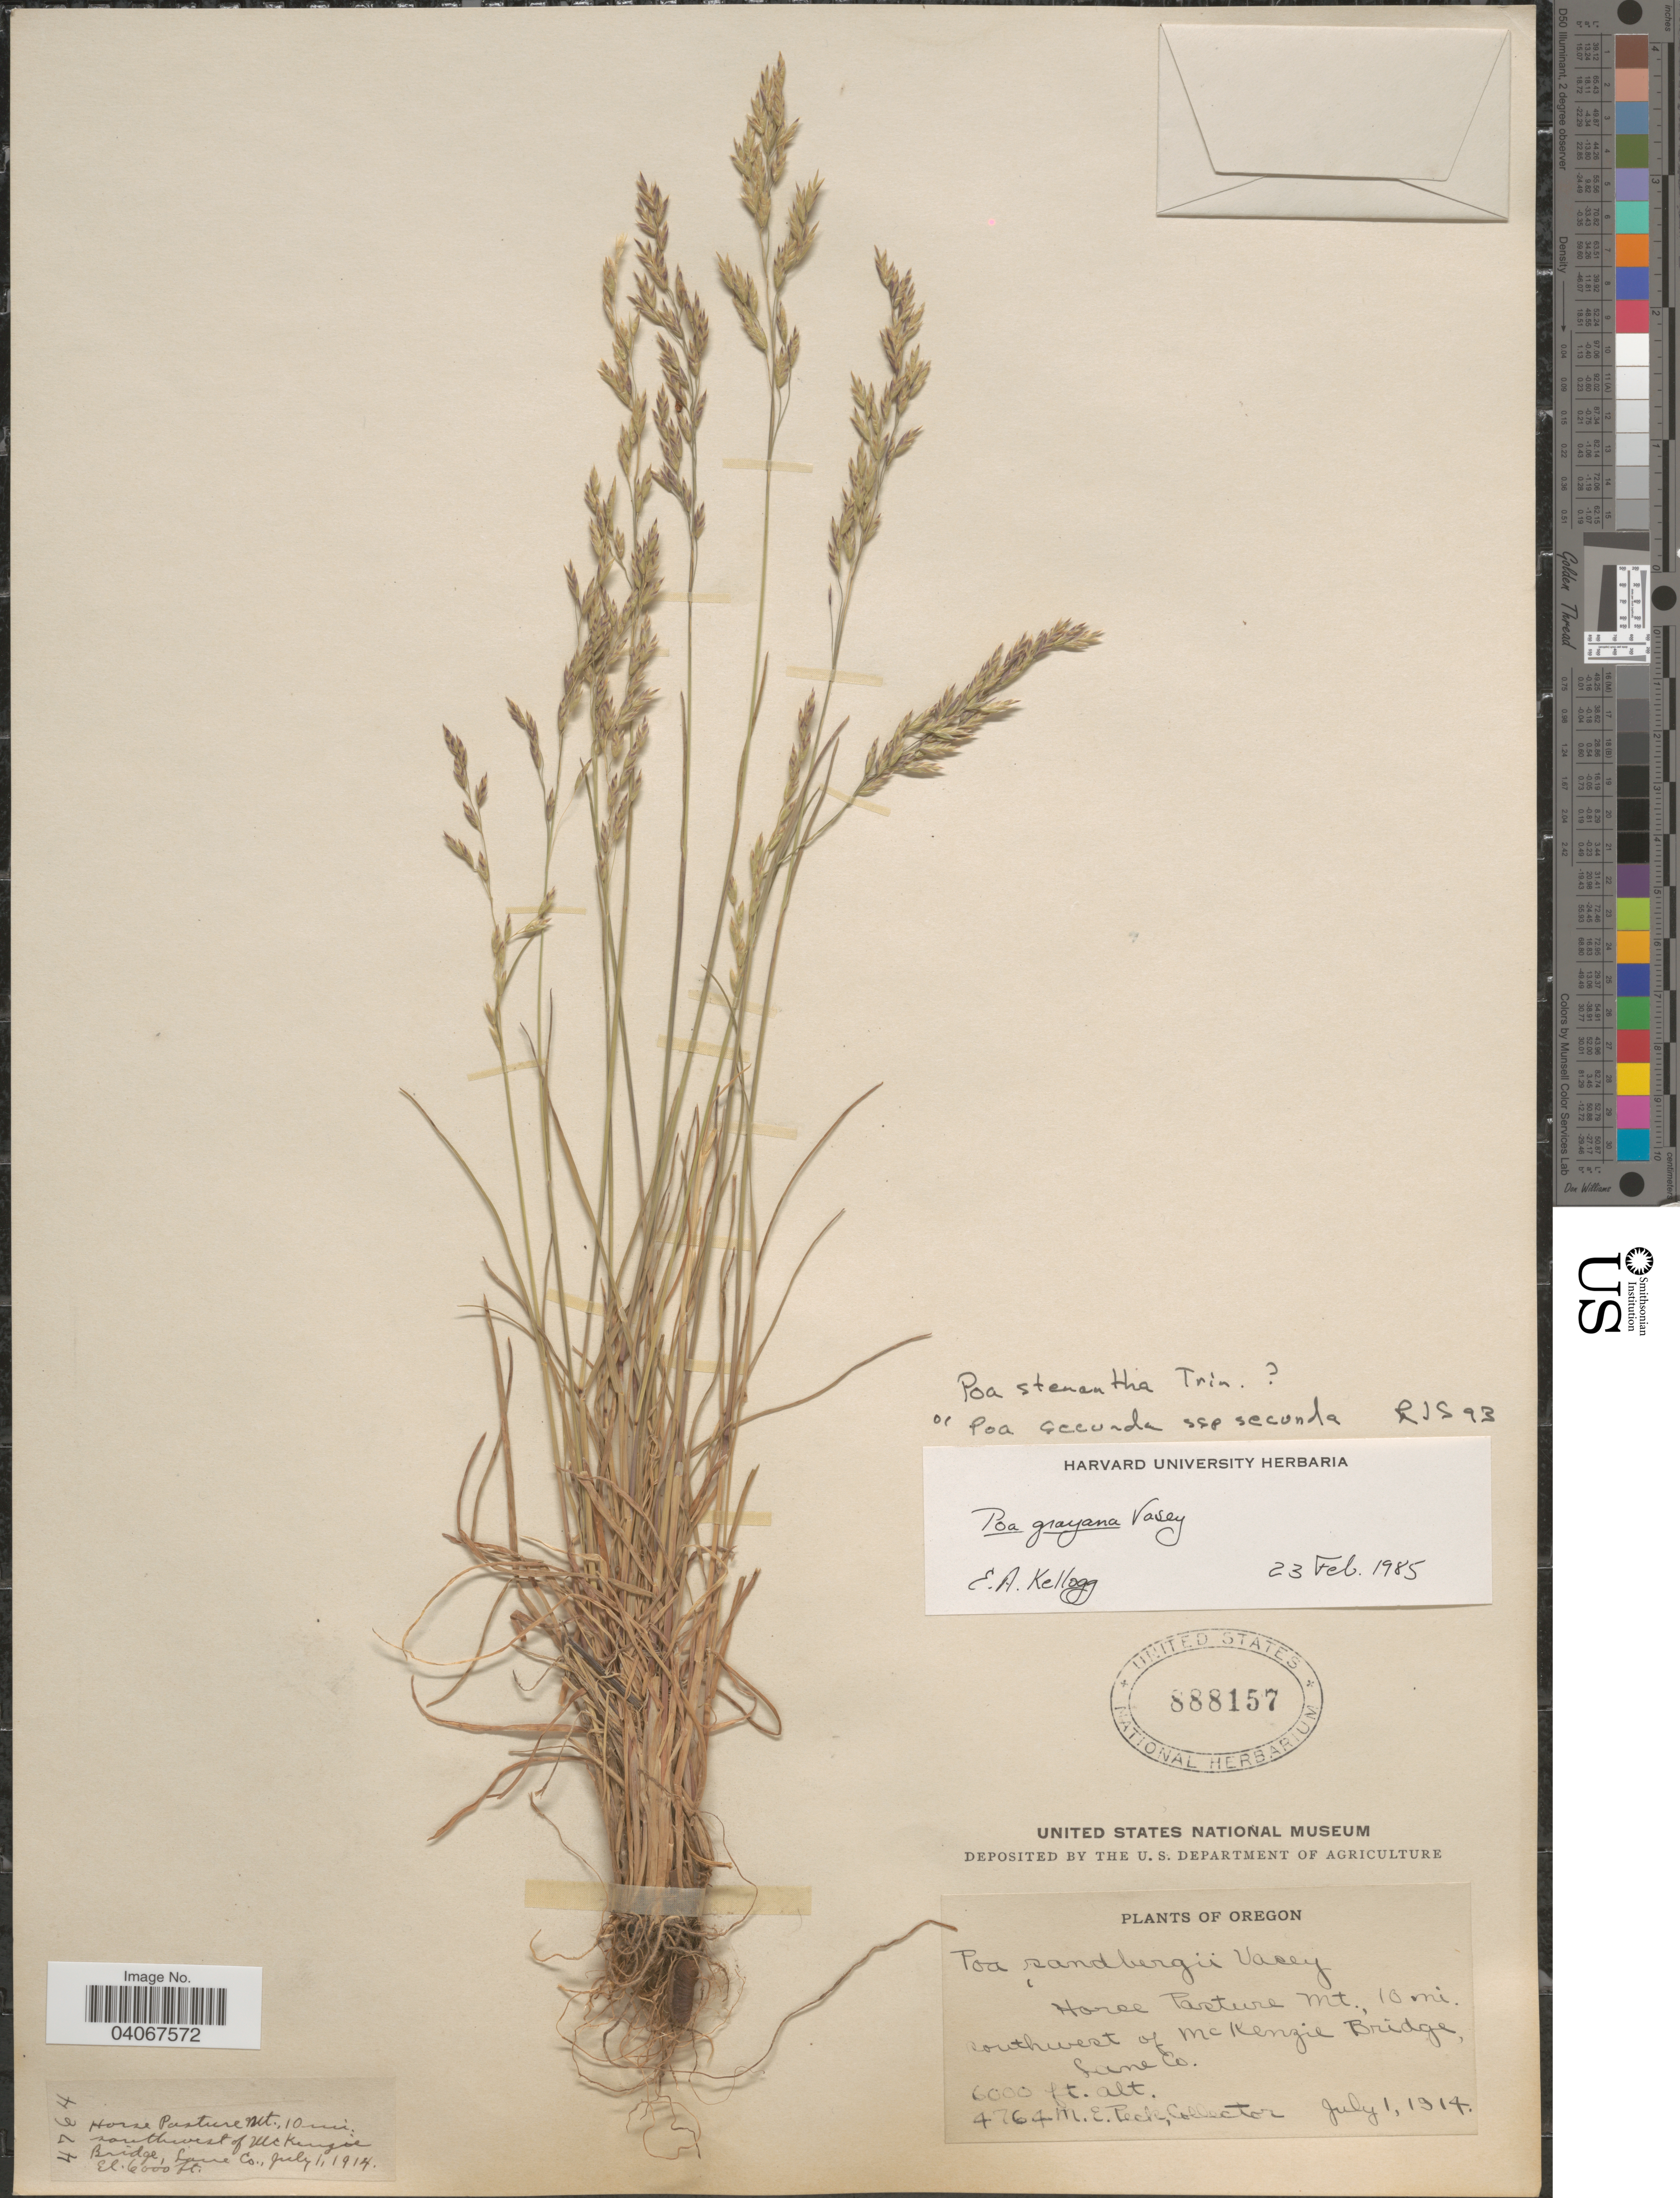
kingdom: Plantae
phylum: Tracheophyta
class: Liliopsida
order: Poales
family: Poaceae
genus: Poa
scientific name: Poa secunda subsp. secunda var. secunda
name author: J. Presl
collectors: M. E. Peck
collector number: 4764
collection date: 1914-07-01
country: United States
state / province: Oregon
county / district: Lane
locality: Horse Pasture Mt., 10 mi. southwest of McKenzie Bridge, Lane Co.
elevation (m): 1829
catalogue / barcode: US 888157